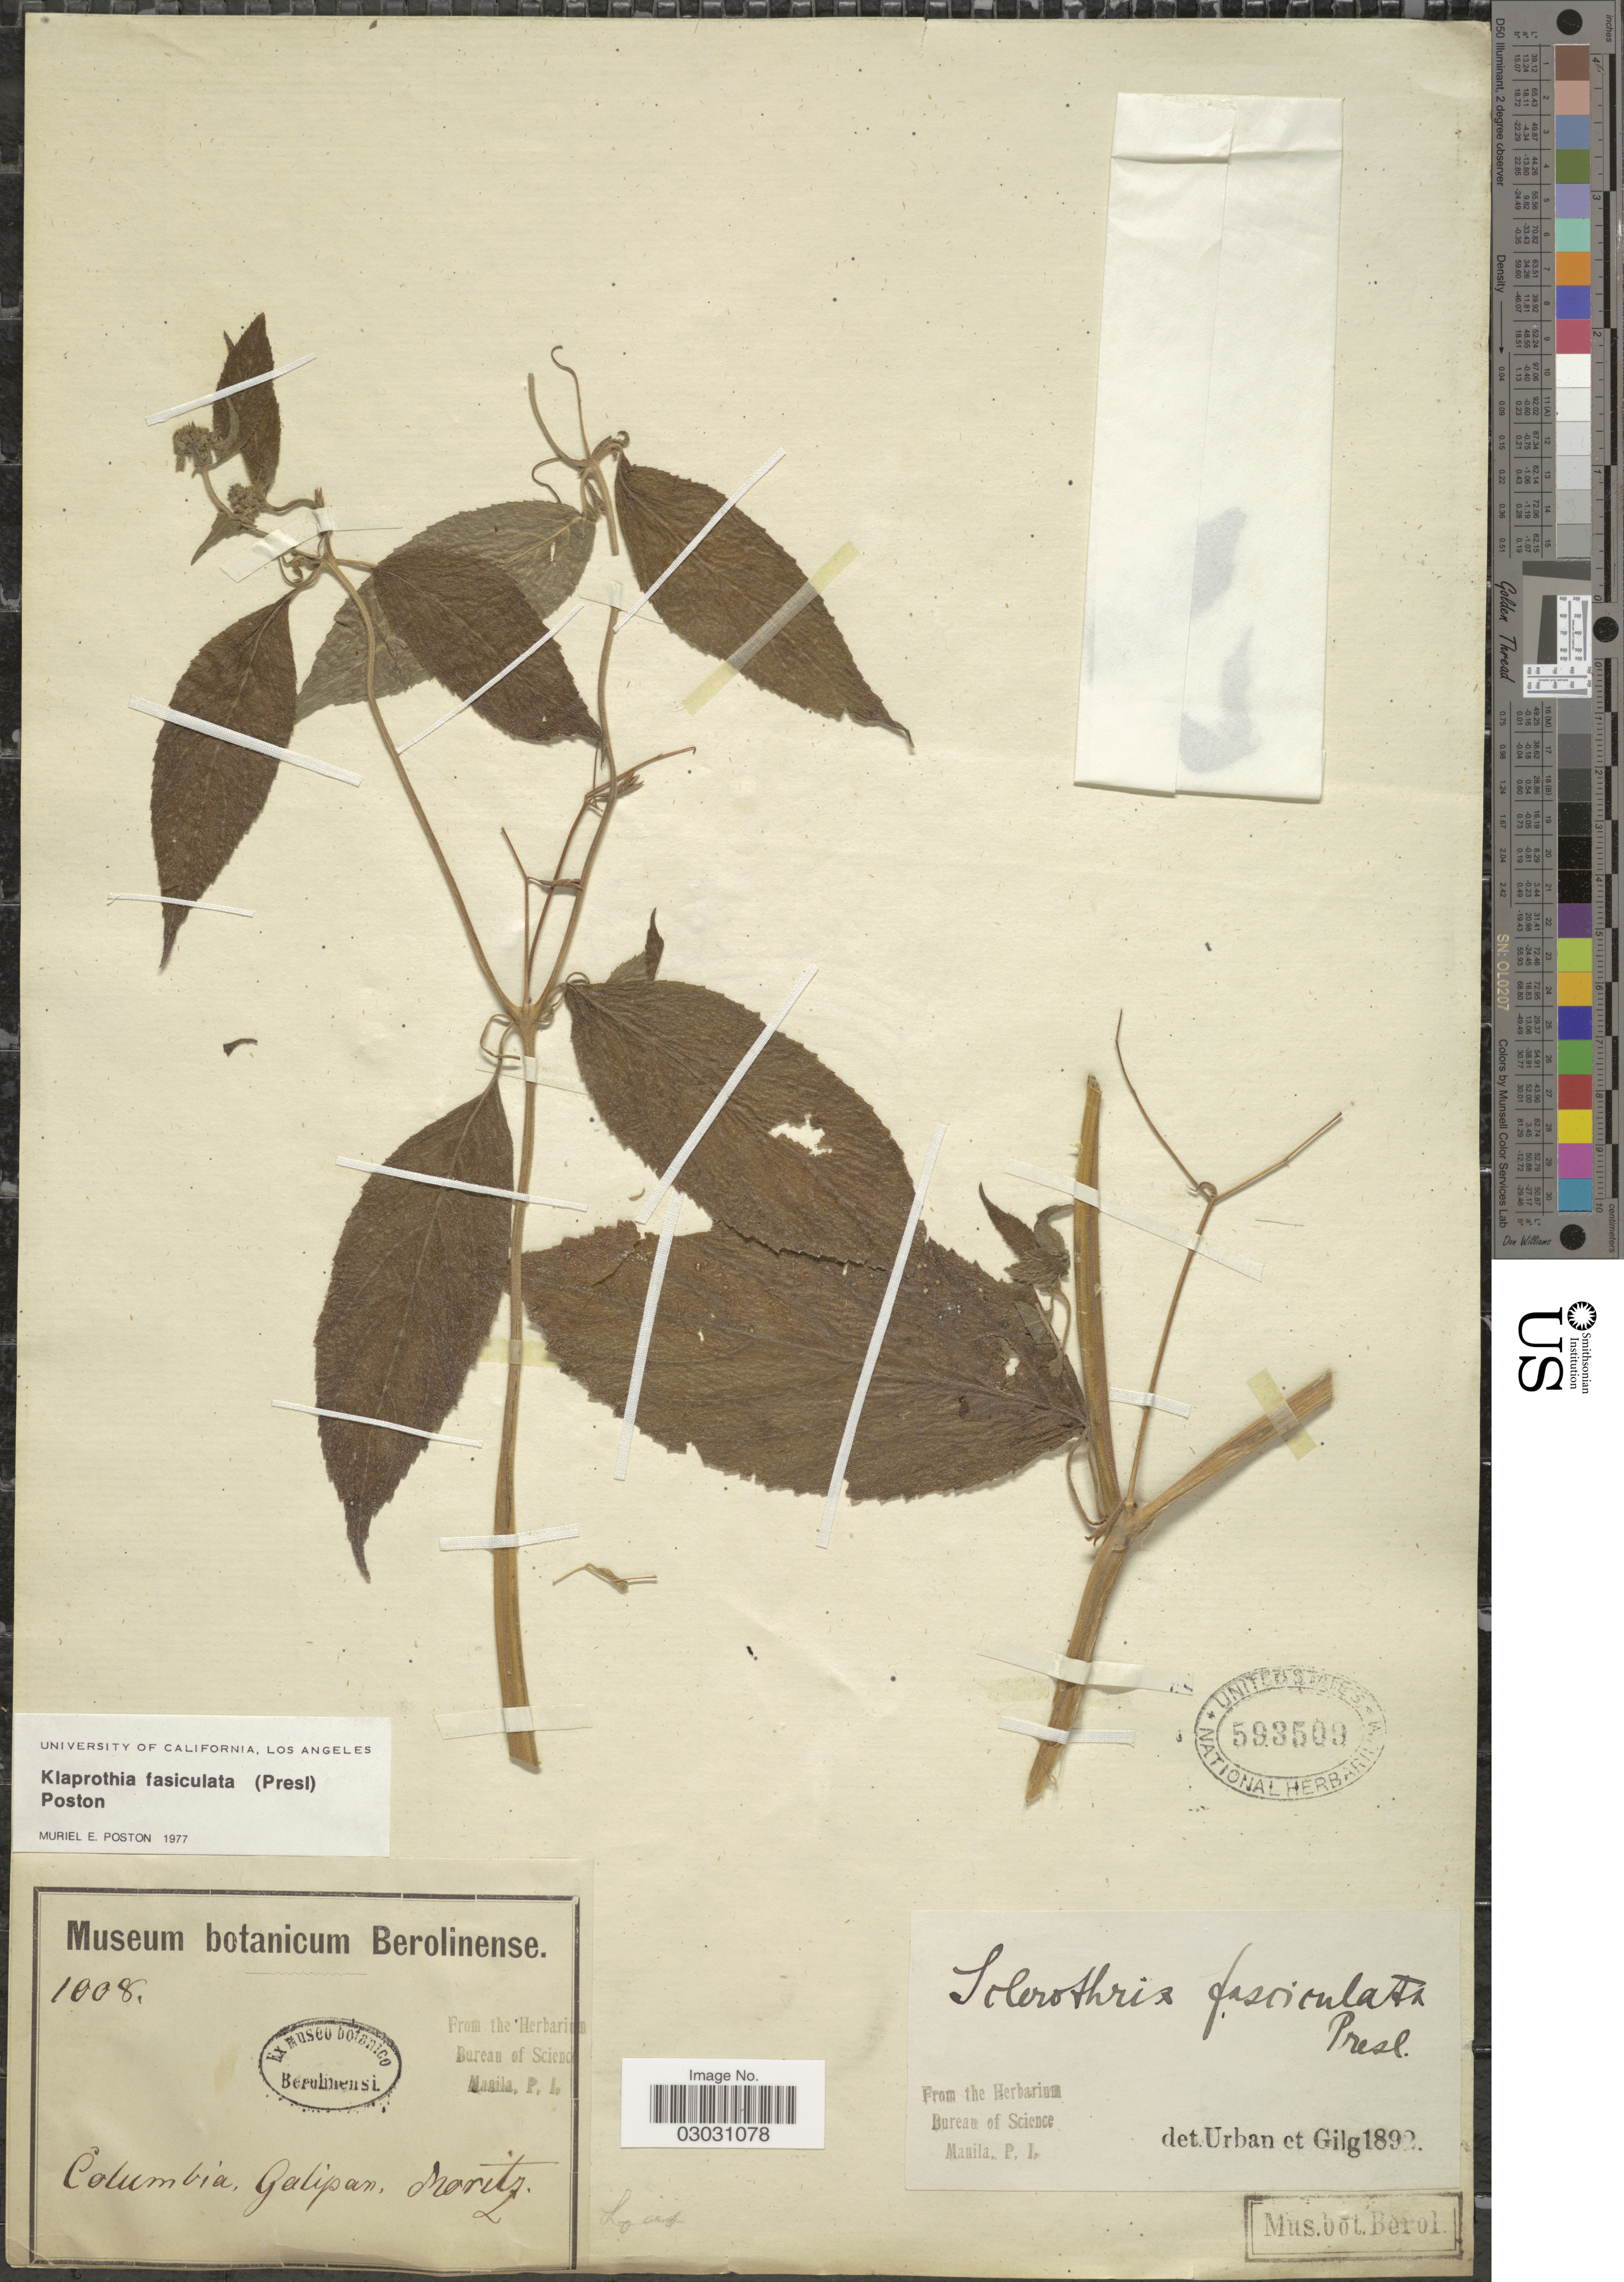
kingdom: Plantae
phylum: Tracheophyta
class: Magnoliopsida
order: Cornales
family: Loasaceae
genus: Klaprothia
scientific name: Klaprothia fasciculata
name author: (C. Presl) Poston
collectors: Moritz, --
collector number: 1008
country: Colombia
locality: Columbia, Galipan.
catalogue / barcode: US 593509